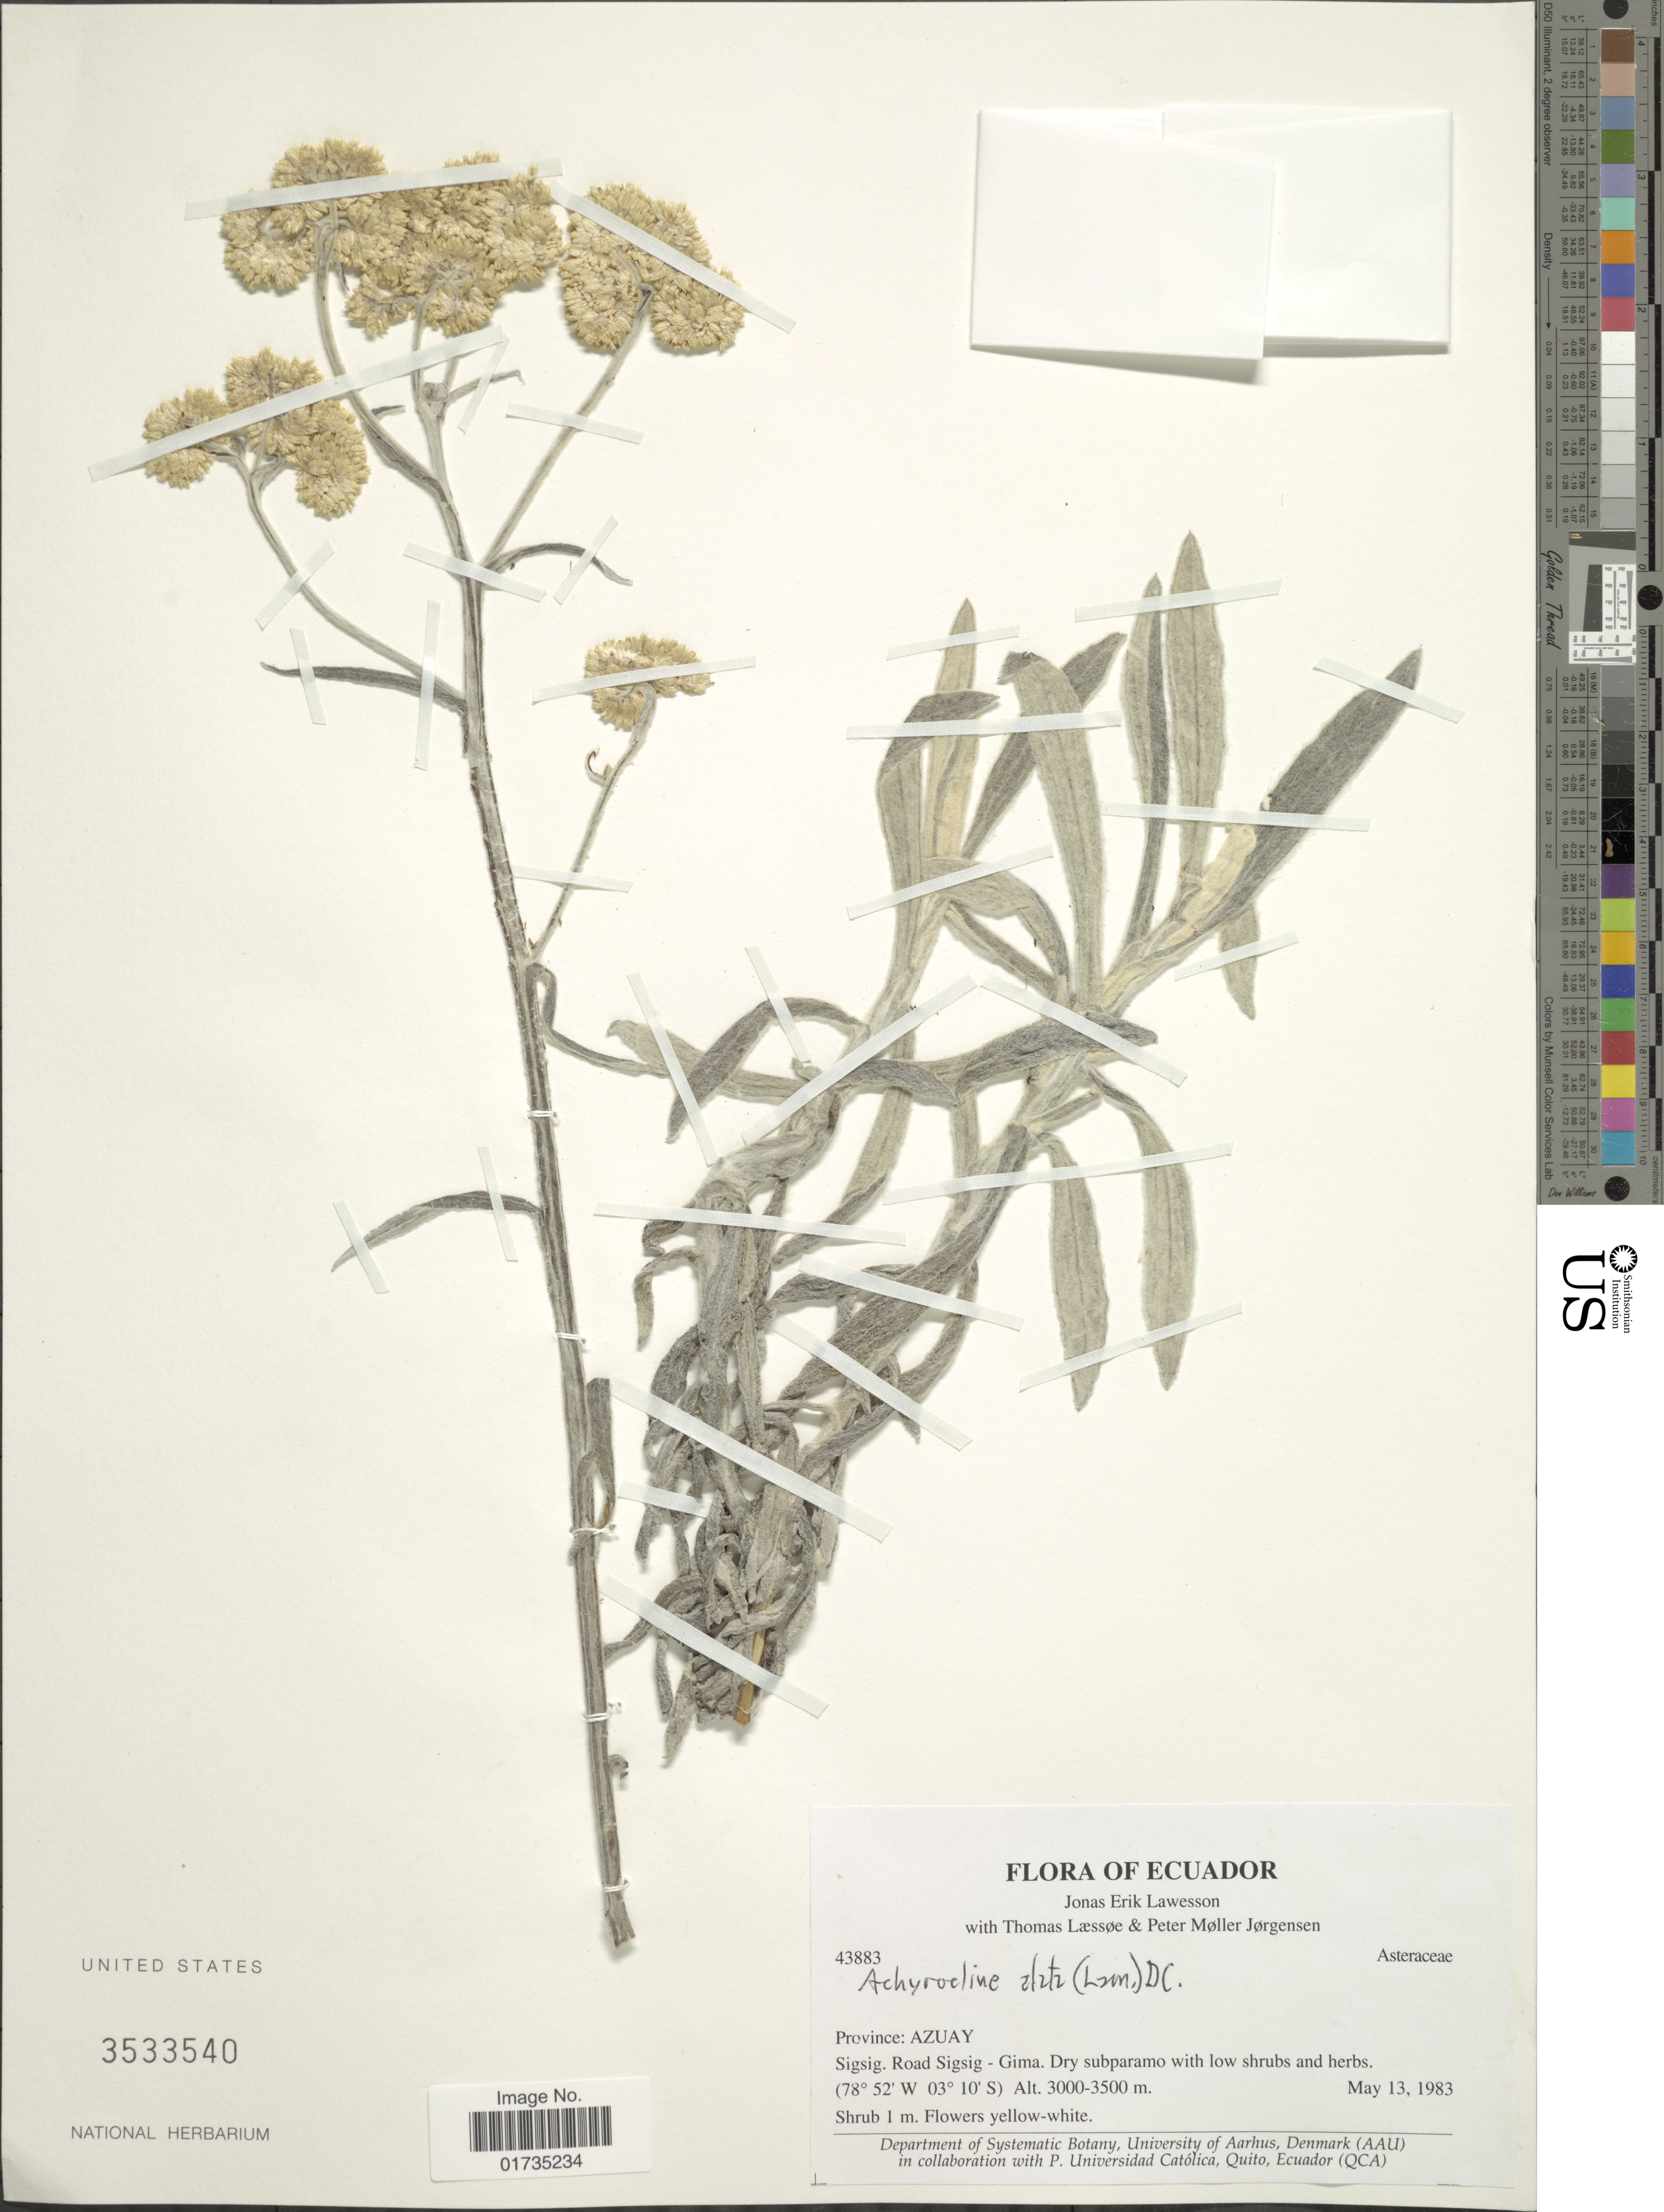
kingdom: Plantae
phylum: Tracheophyta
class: Magnoliopsida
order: Asterales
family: Asteraceae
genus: Achyrocline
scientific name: Achyrocline alata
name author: (Kunth) DC.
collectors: J. Lawesson, T. Laessøe & P. Jörgensen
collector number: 43883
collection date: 1983-05-13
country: Ecuador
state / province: Azuay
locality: Ecuador. Province: Azuay. Sigsig. Road Sigsig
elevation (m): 3000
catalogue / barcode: US 3533540